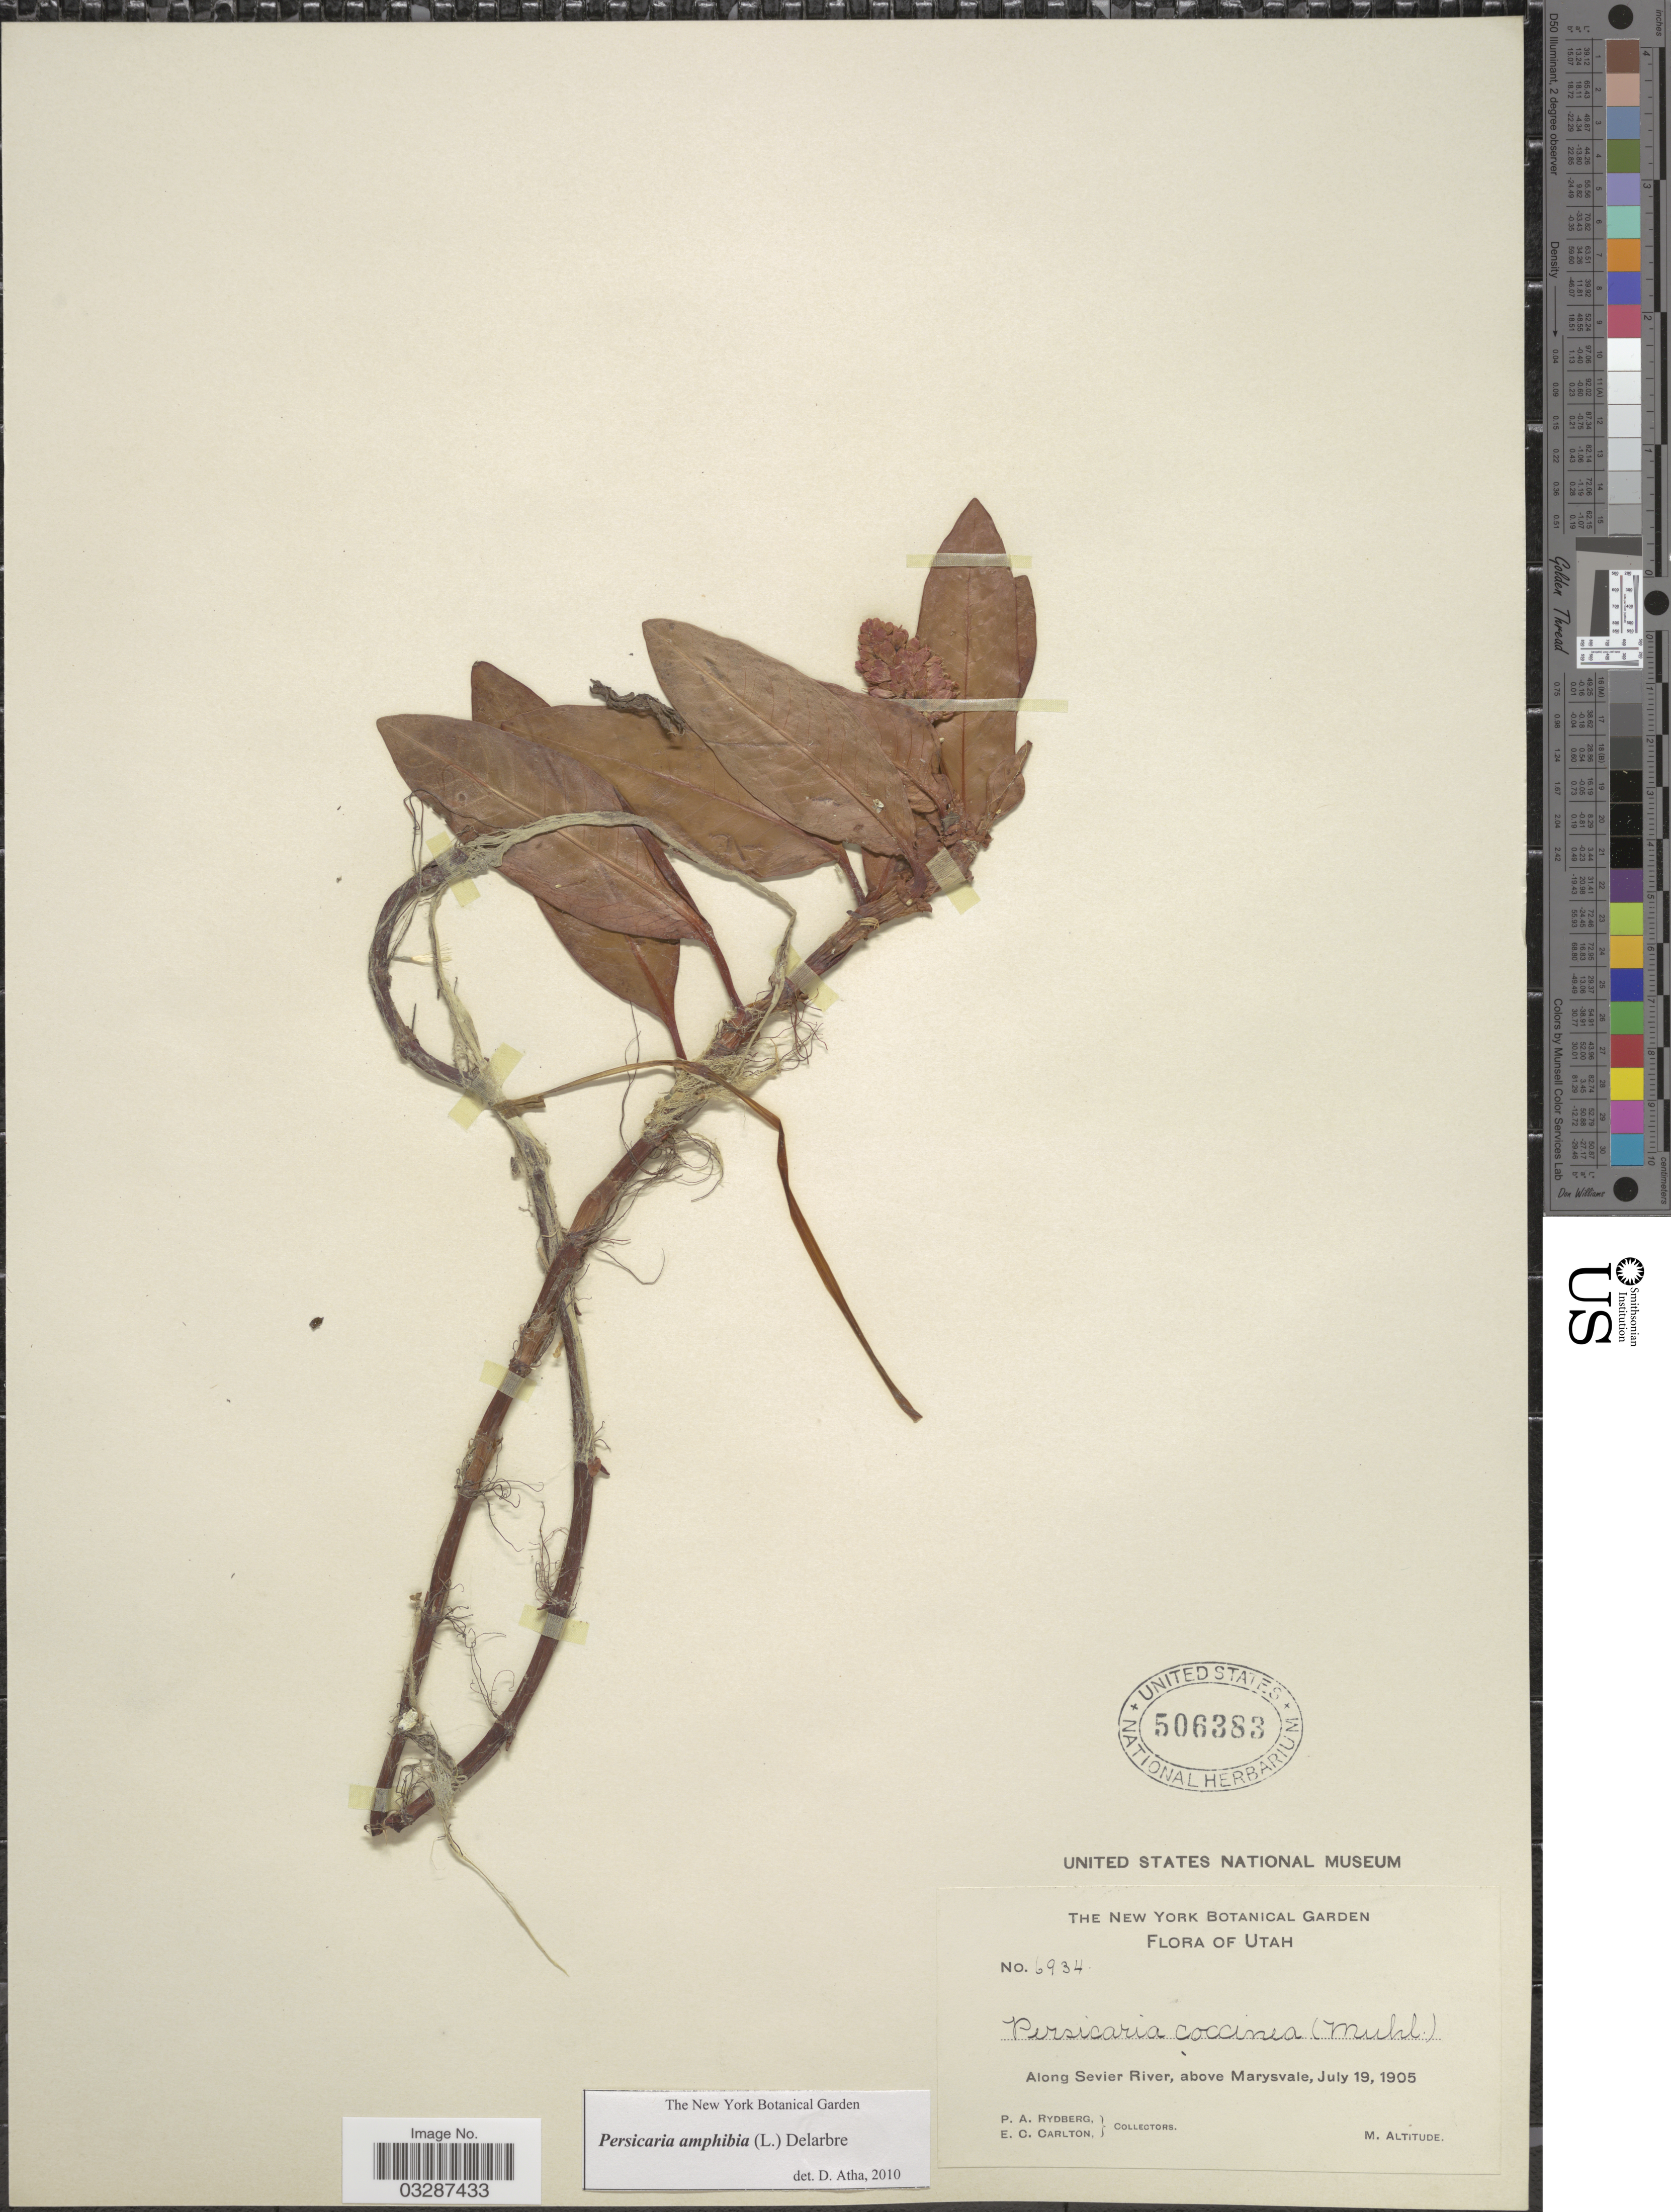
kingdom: Plantae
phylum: Tracheophyta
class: Magnoliopsida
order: Caryophyllales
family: Polygonaceae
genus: Persicaria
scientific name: Persicaria amphibia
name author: (L.) Delarbre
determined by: Atha, D. E.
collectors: P. A. Rydberg & E. Carlton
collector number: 6934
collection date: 1905-07-19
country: United States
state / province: Utah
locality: Along Sevier River, above Marysvale.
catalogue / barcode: US 506383